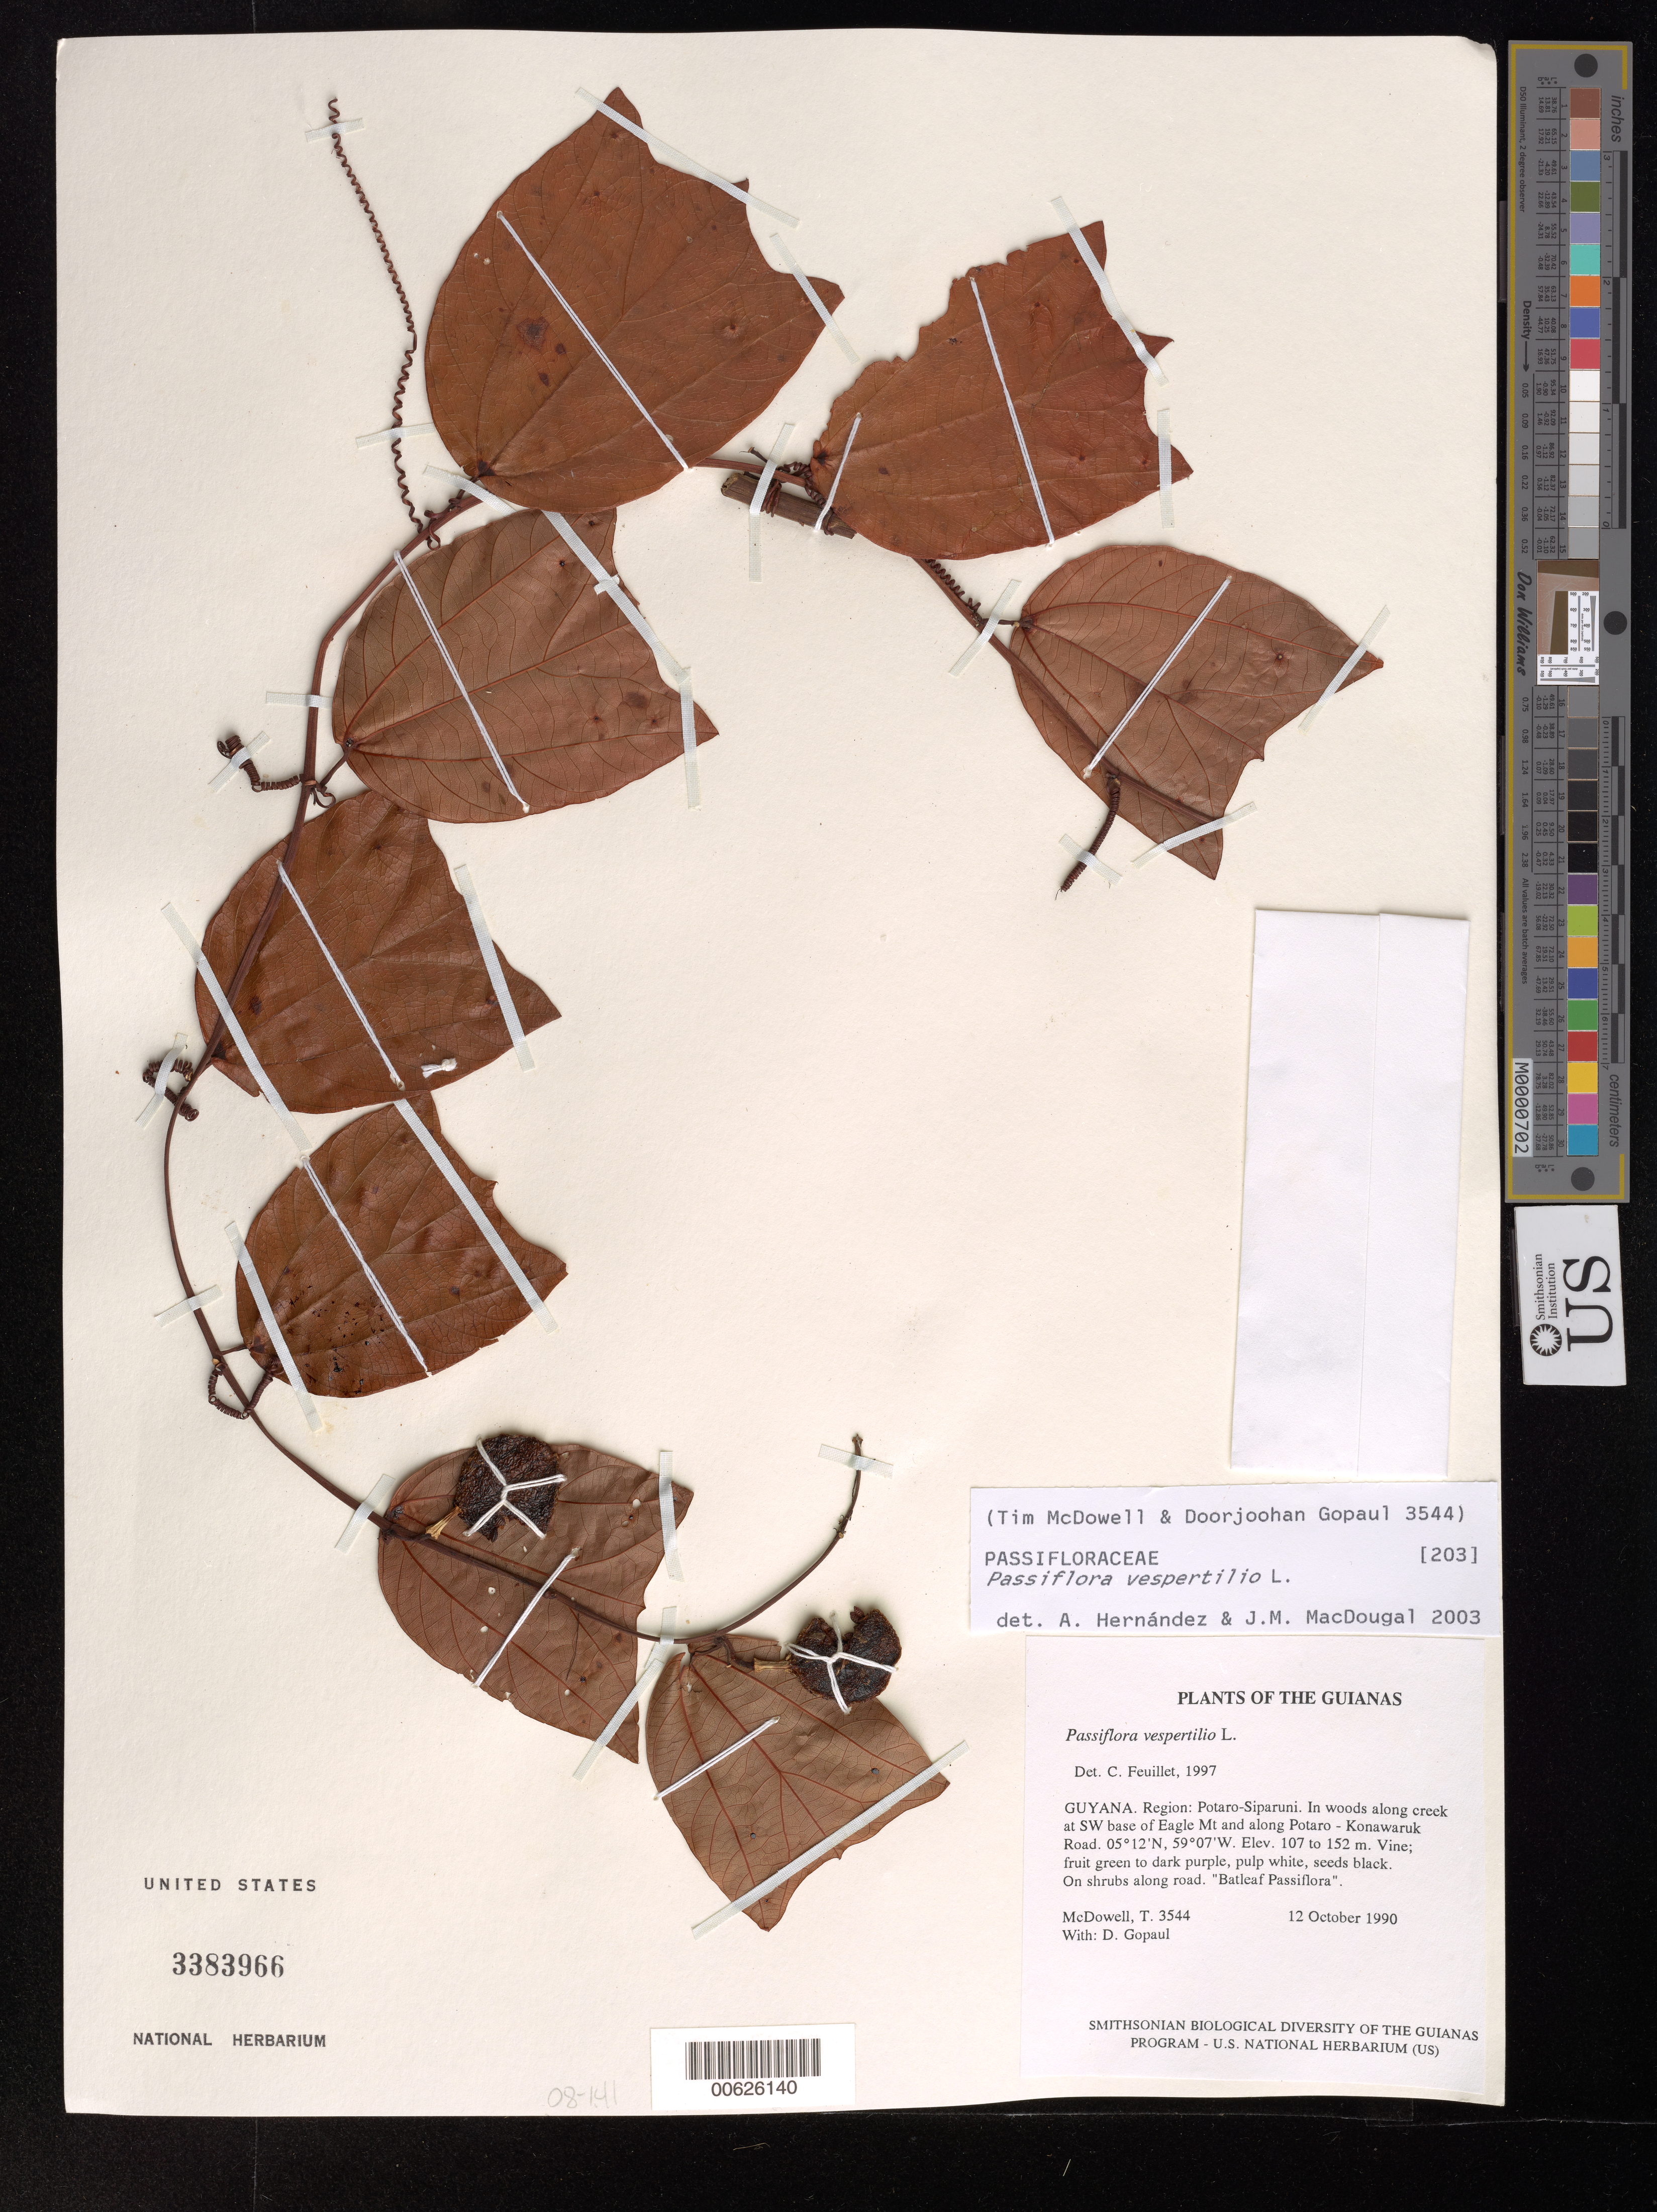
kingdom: Plantae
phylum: Tracheophyta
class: Magnoliopsida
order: Malpighiales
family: Passifloraceae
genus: Passiflora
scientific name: Passiflora vespertilio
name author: L.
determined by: Feuillet, C.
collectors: T. McDowell & D. Gopaul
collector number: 3544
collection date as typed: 12 October 1990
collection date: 1990-10-12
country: Guyana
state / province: Potaro-Siparuni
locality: In woods along creek at SW base of Eagle Mt and along Potaro - Konawaruk Road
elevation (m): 107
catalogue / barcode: US 3383966